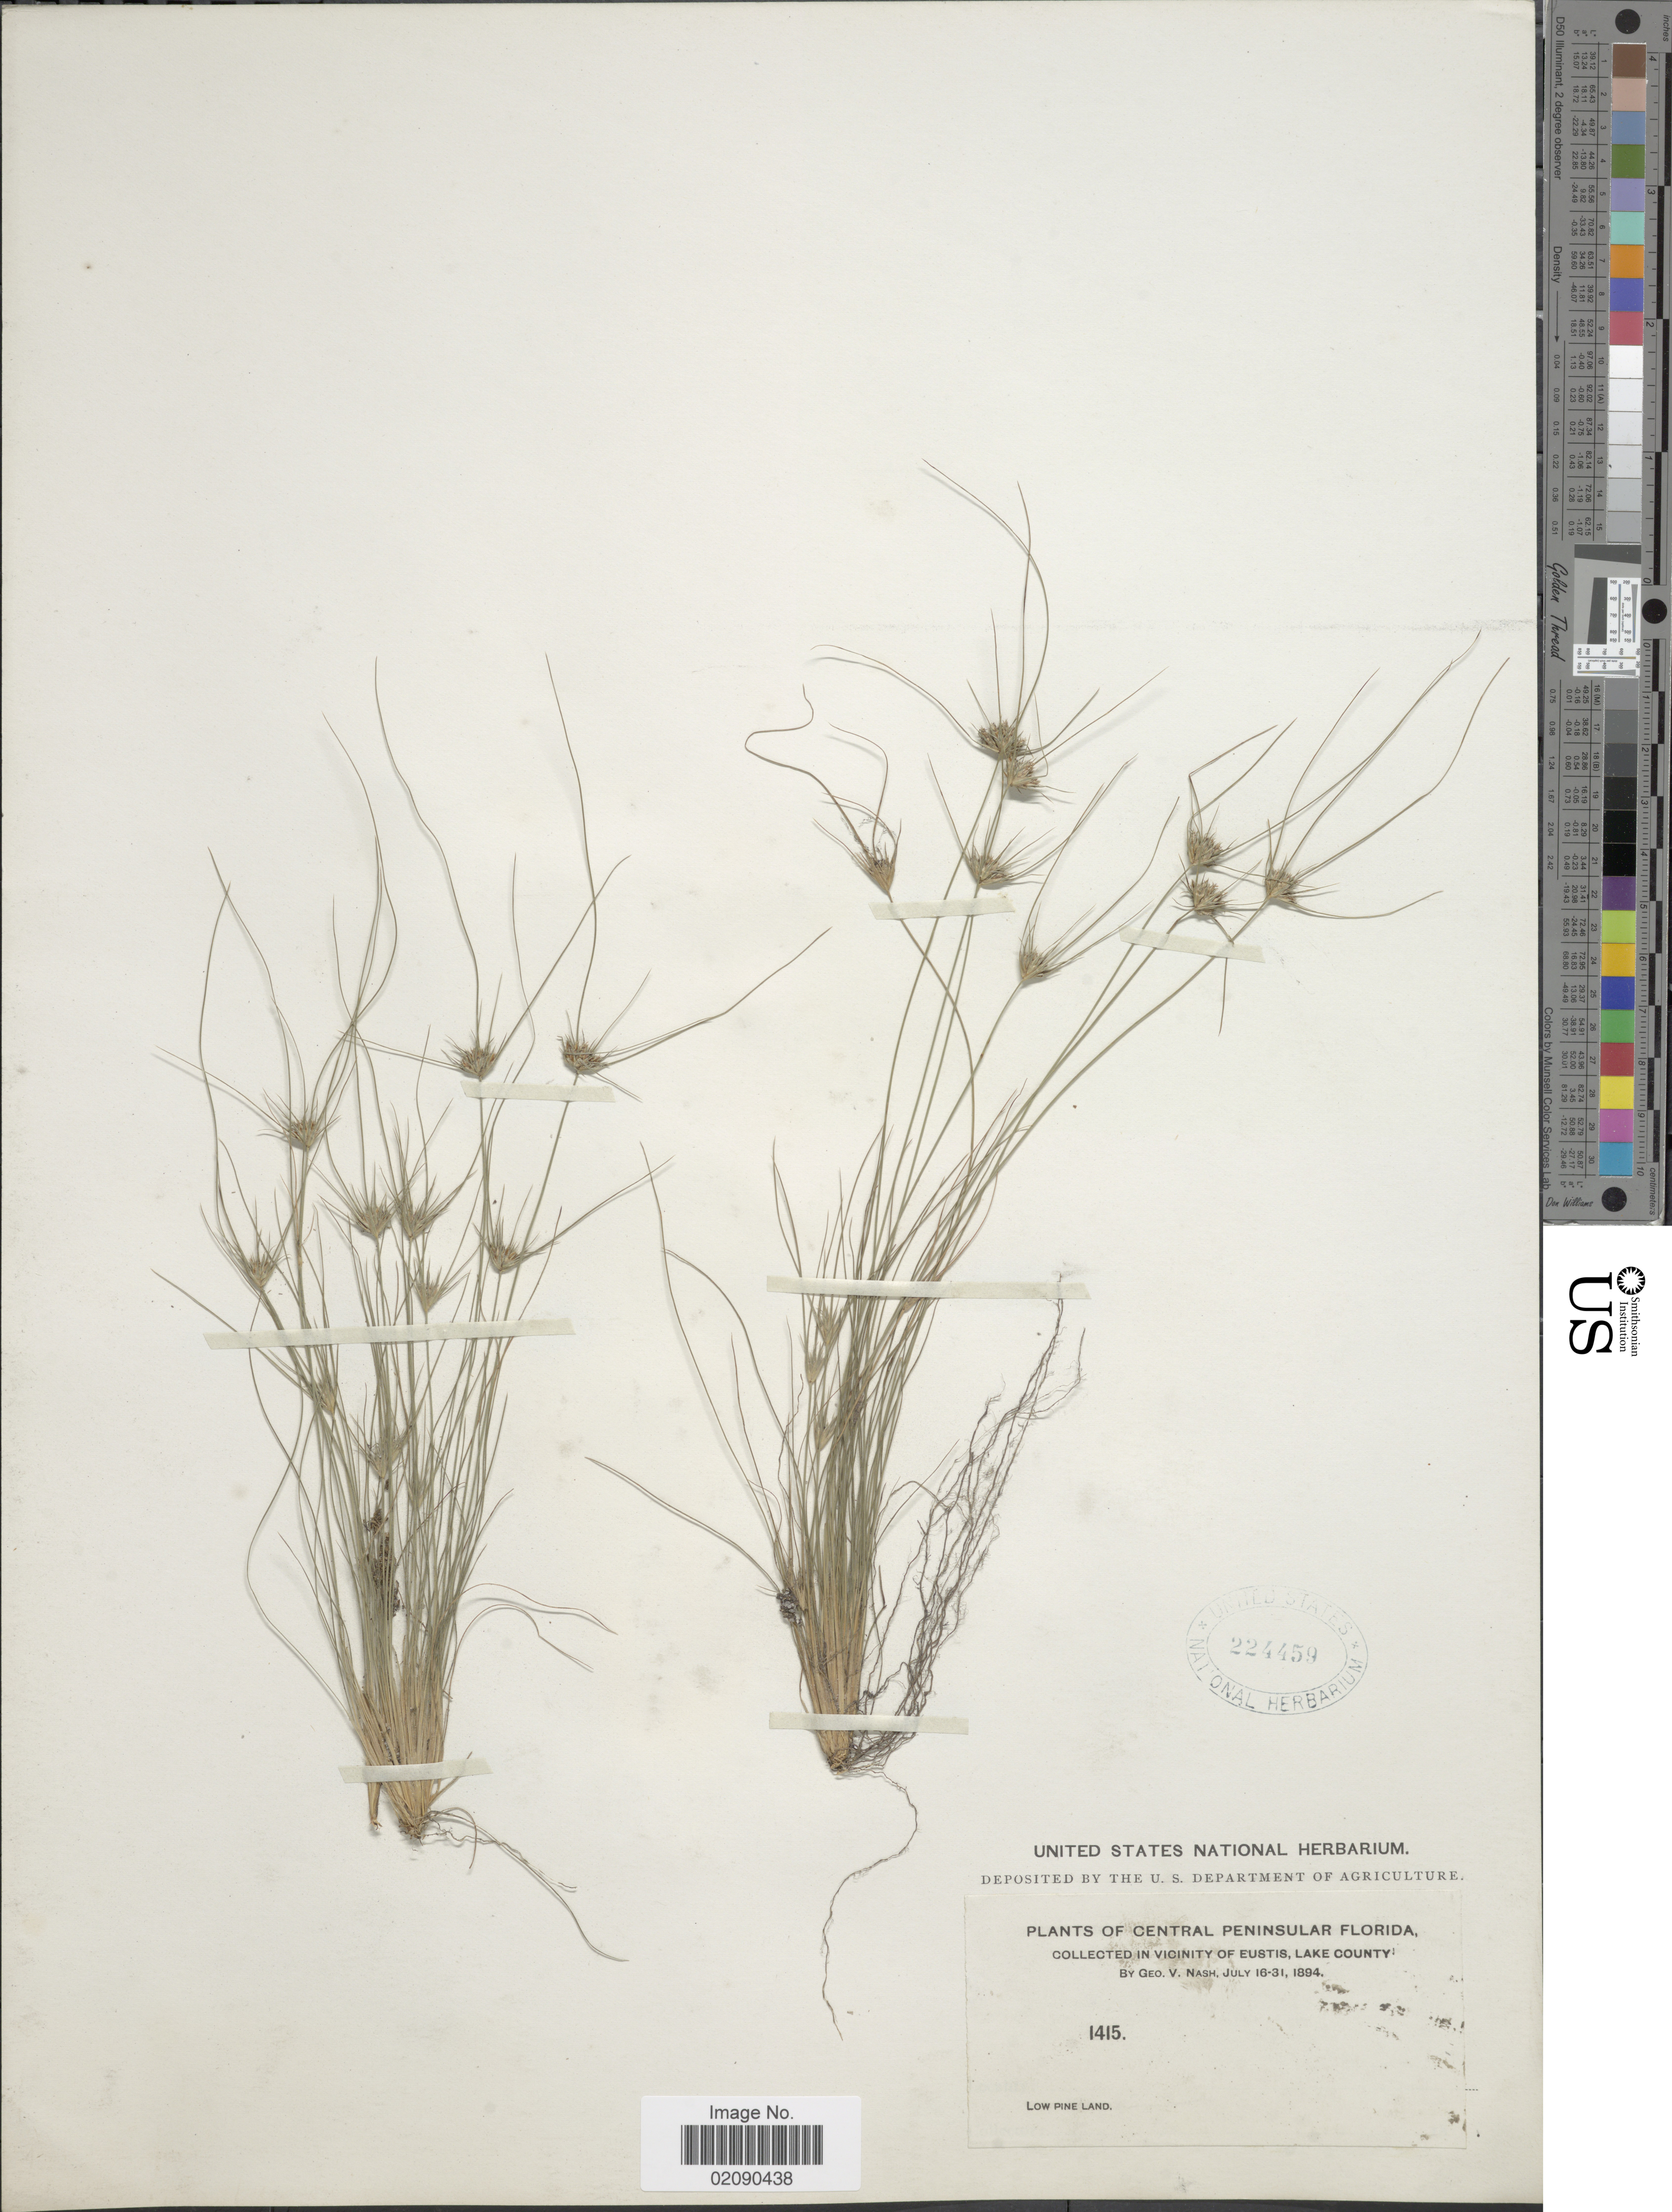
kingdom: Plantae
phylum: Tracheophyta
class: Liliopsida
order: Poales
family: Cyperaceae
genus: Bulbostylis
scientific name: Bulbostylis stenophylla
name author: (Elliott) C.B. Clarke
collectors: G. V. Nash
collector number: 1415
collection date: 1894-07-16/1894-07-31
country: United States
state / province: Florida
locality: Central Peninsular Florida, In Vicinity of Eustis, Lake County, Low Pine Land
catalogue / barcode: US 224459